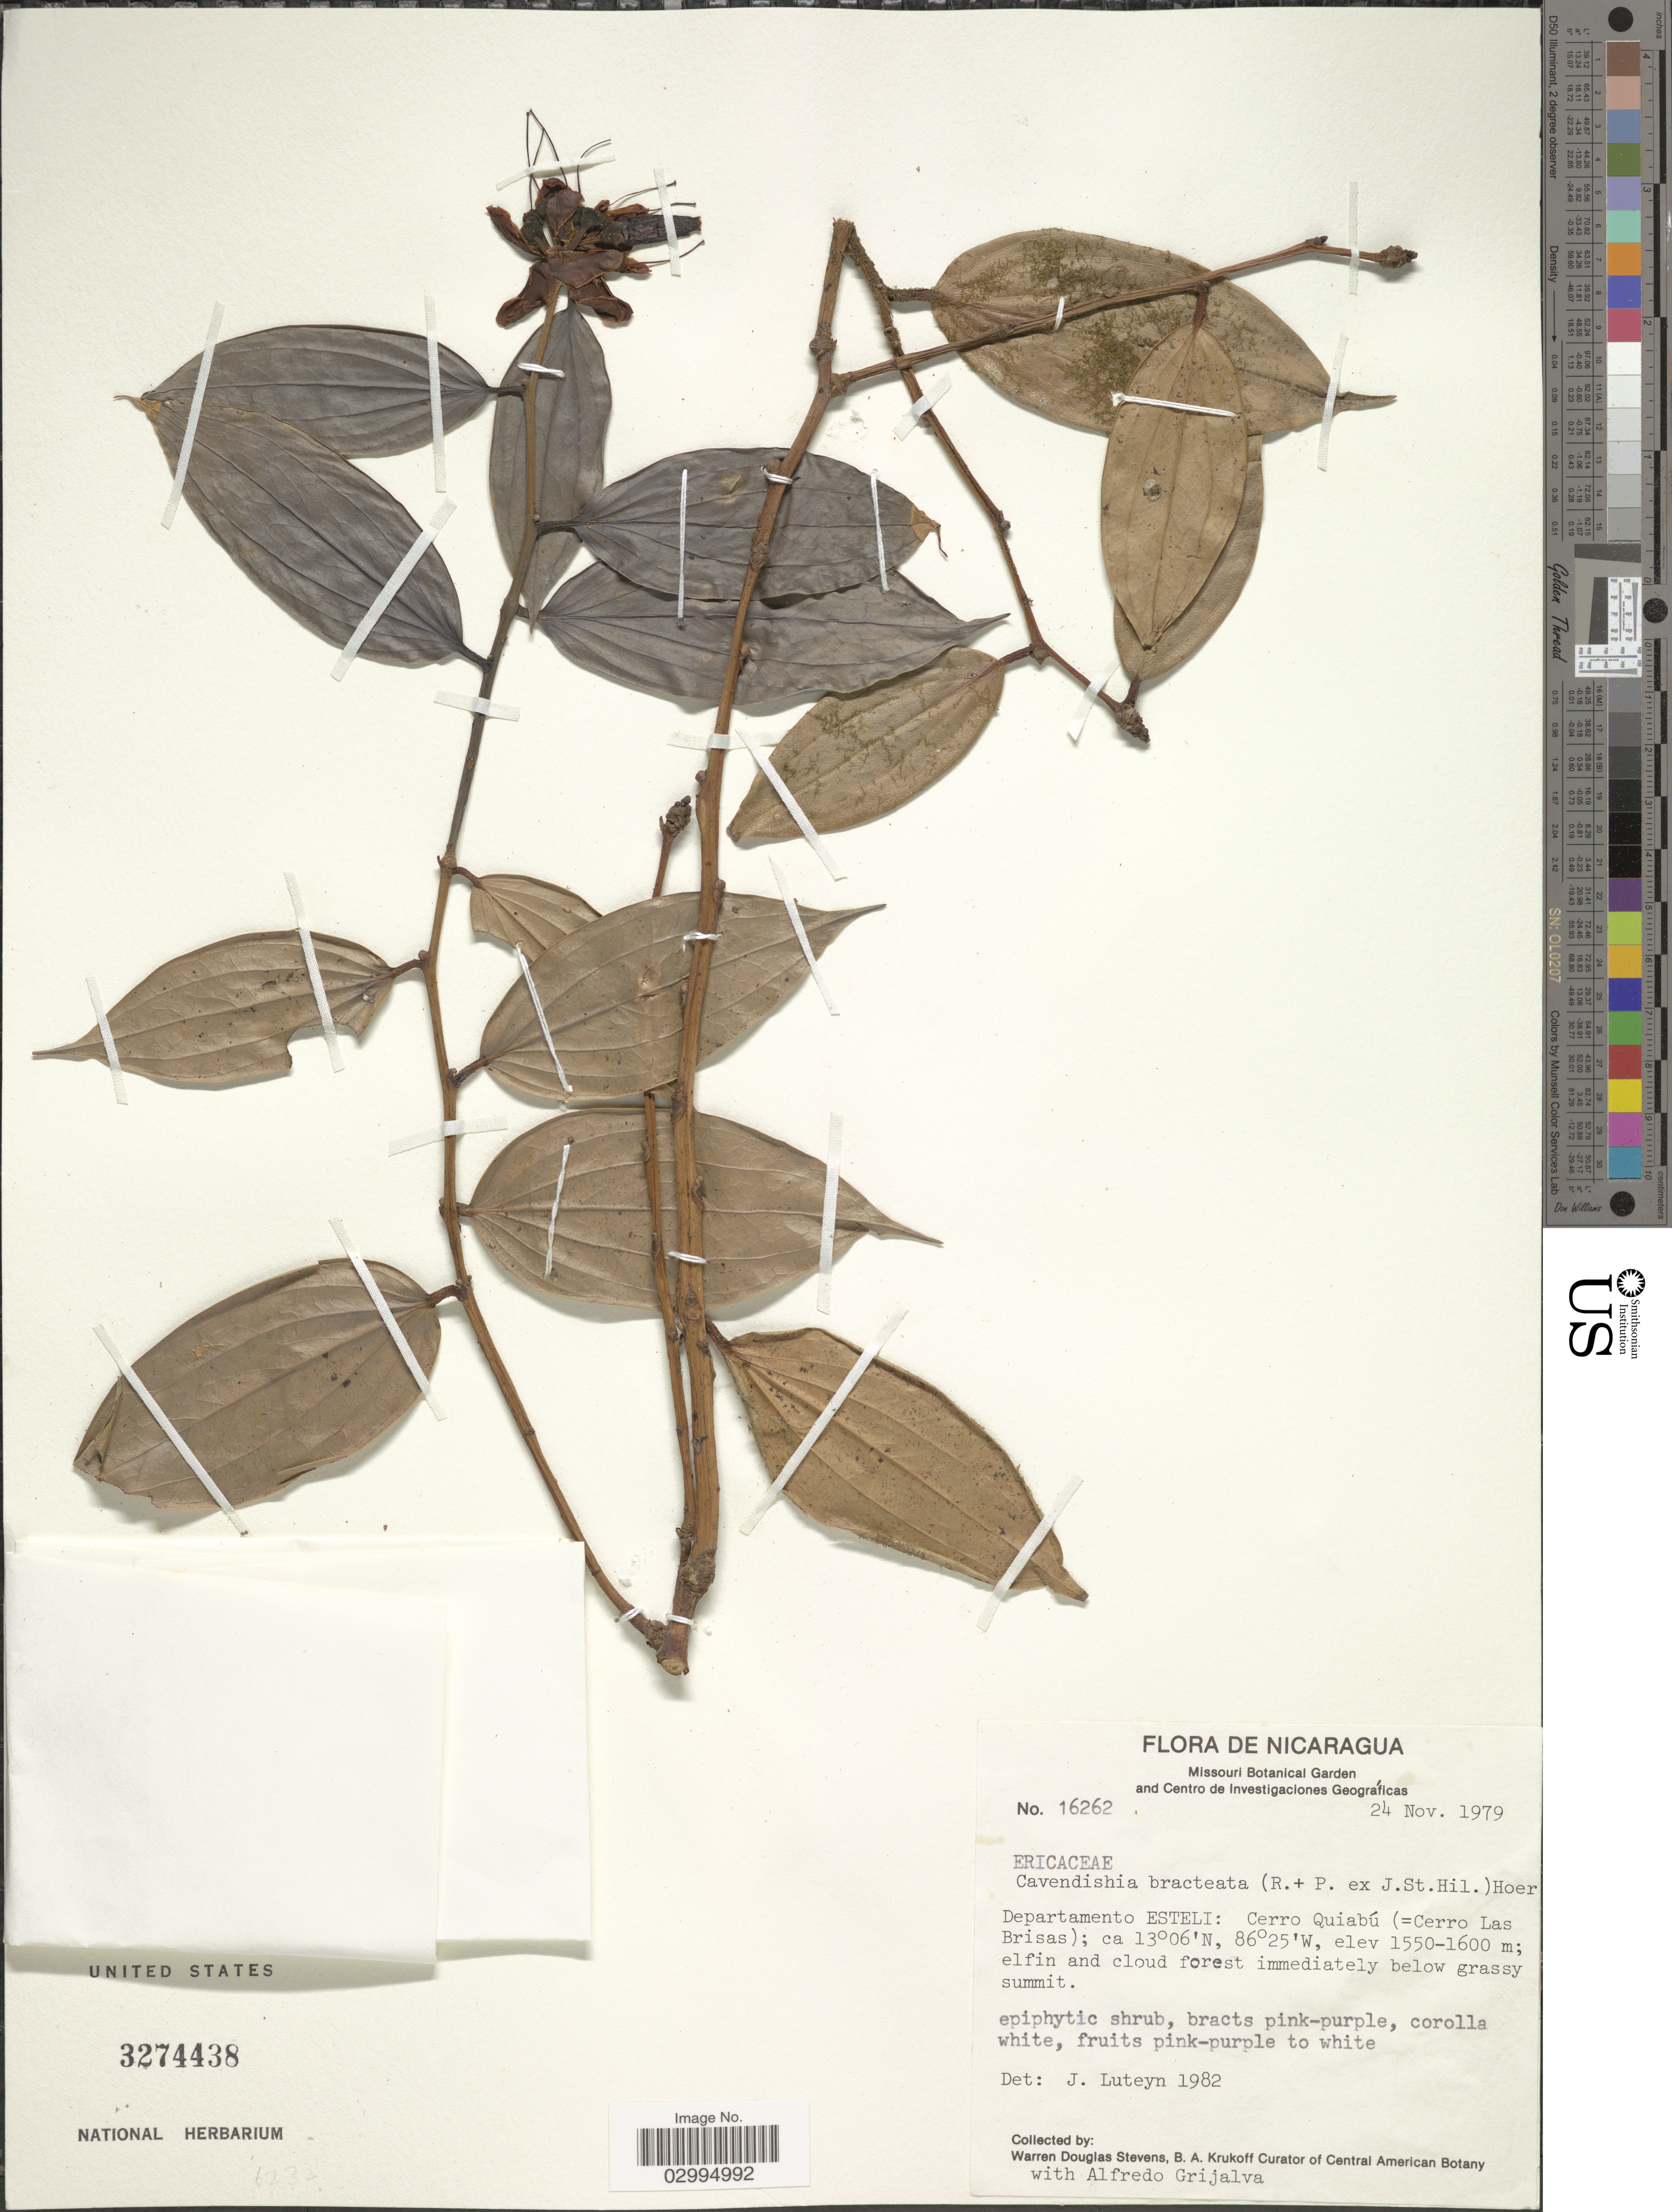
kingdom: Plantae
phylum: Tracheophyta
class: Magnoliopsida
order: Ericales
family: Ericaceae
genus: Cavendishia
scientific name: Cavendishia bracteata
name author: (Ruiz & Pav. ex J. St.-Hil.) Hoerold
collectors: W. D. Stevens & A. Grijalva P.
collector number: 16262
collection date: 1979-11-24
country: Nicaragua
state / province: Esteli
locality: Departamento Esteli: Cerro Quiabú (=Cerro Las Brisas).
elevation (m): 1550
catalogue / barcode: US 3274438